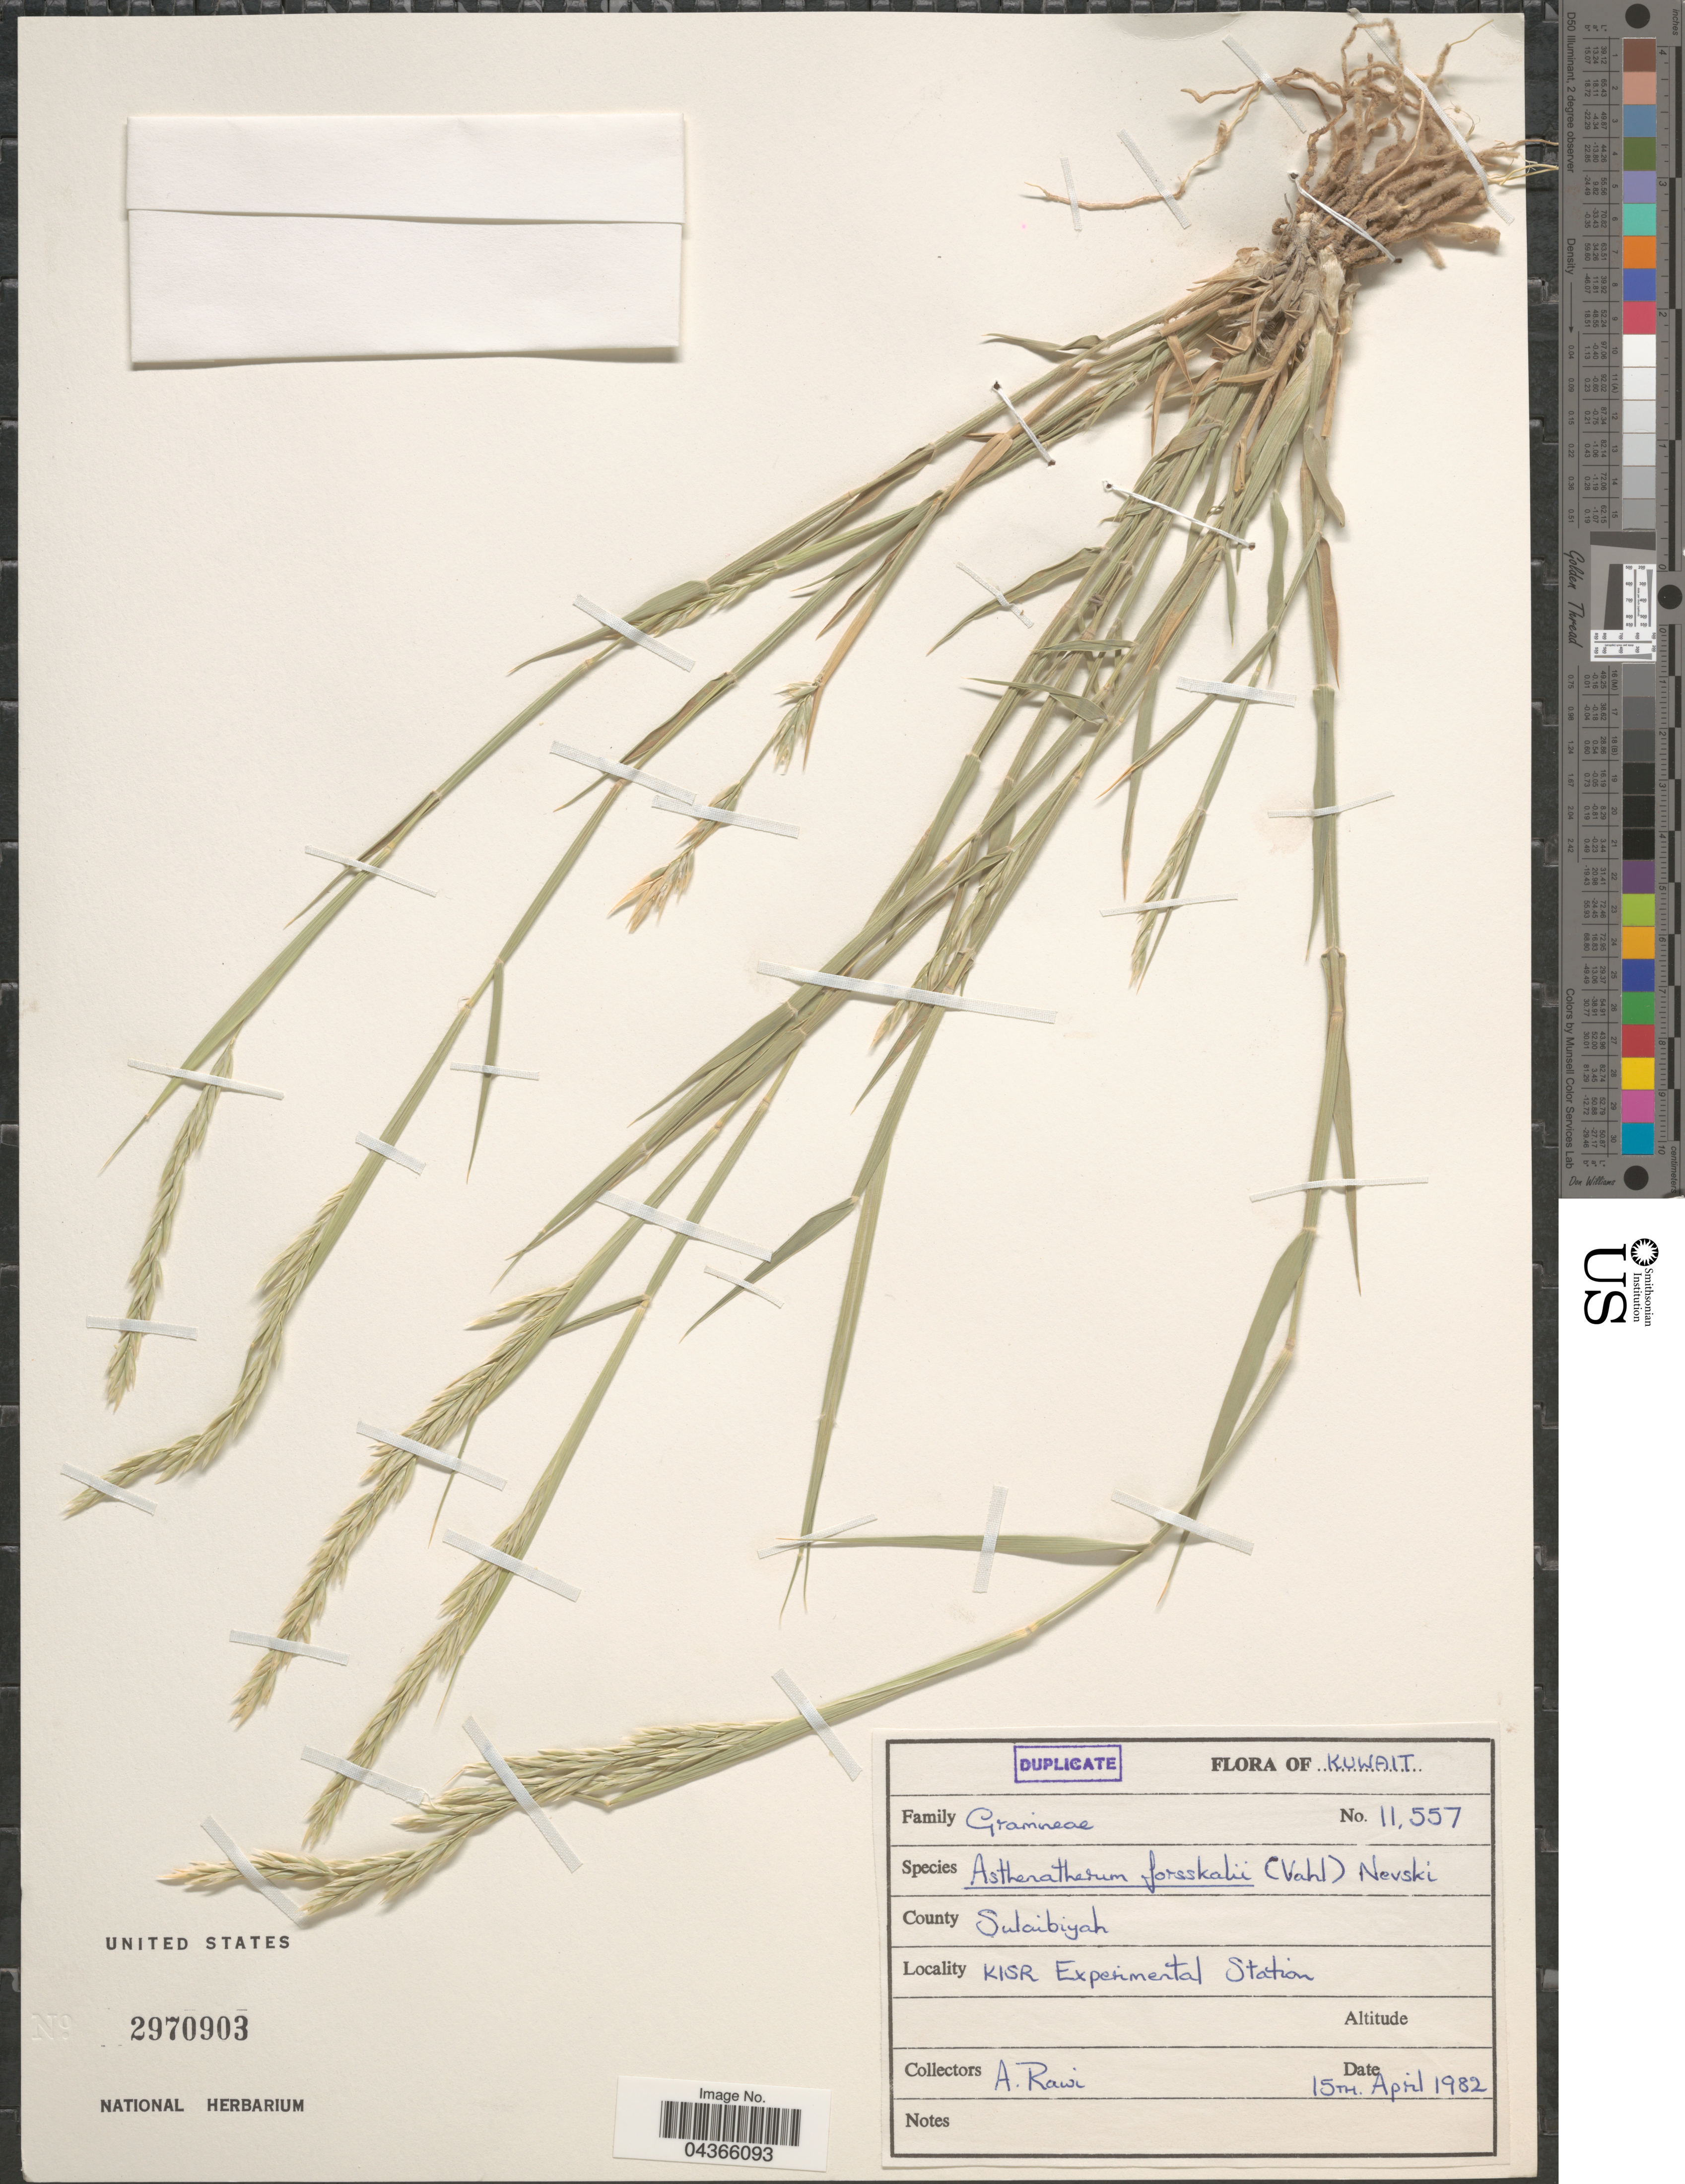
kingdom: Plantae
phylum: Tracheophyta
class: Liliopsida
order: Poales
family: Poaceae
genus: Centropodia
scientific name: Centropodia forsskalii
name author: (Vahl) Cope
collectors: A. Rawi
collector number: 11557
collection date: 1982-04-15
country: Kuwait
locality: County Sulaibiyah. KISR Experimental Station.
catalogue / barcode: US 2970903